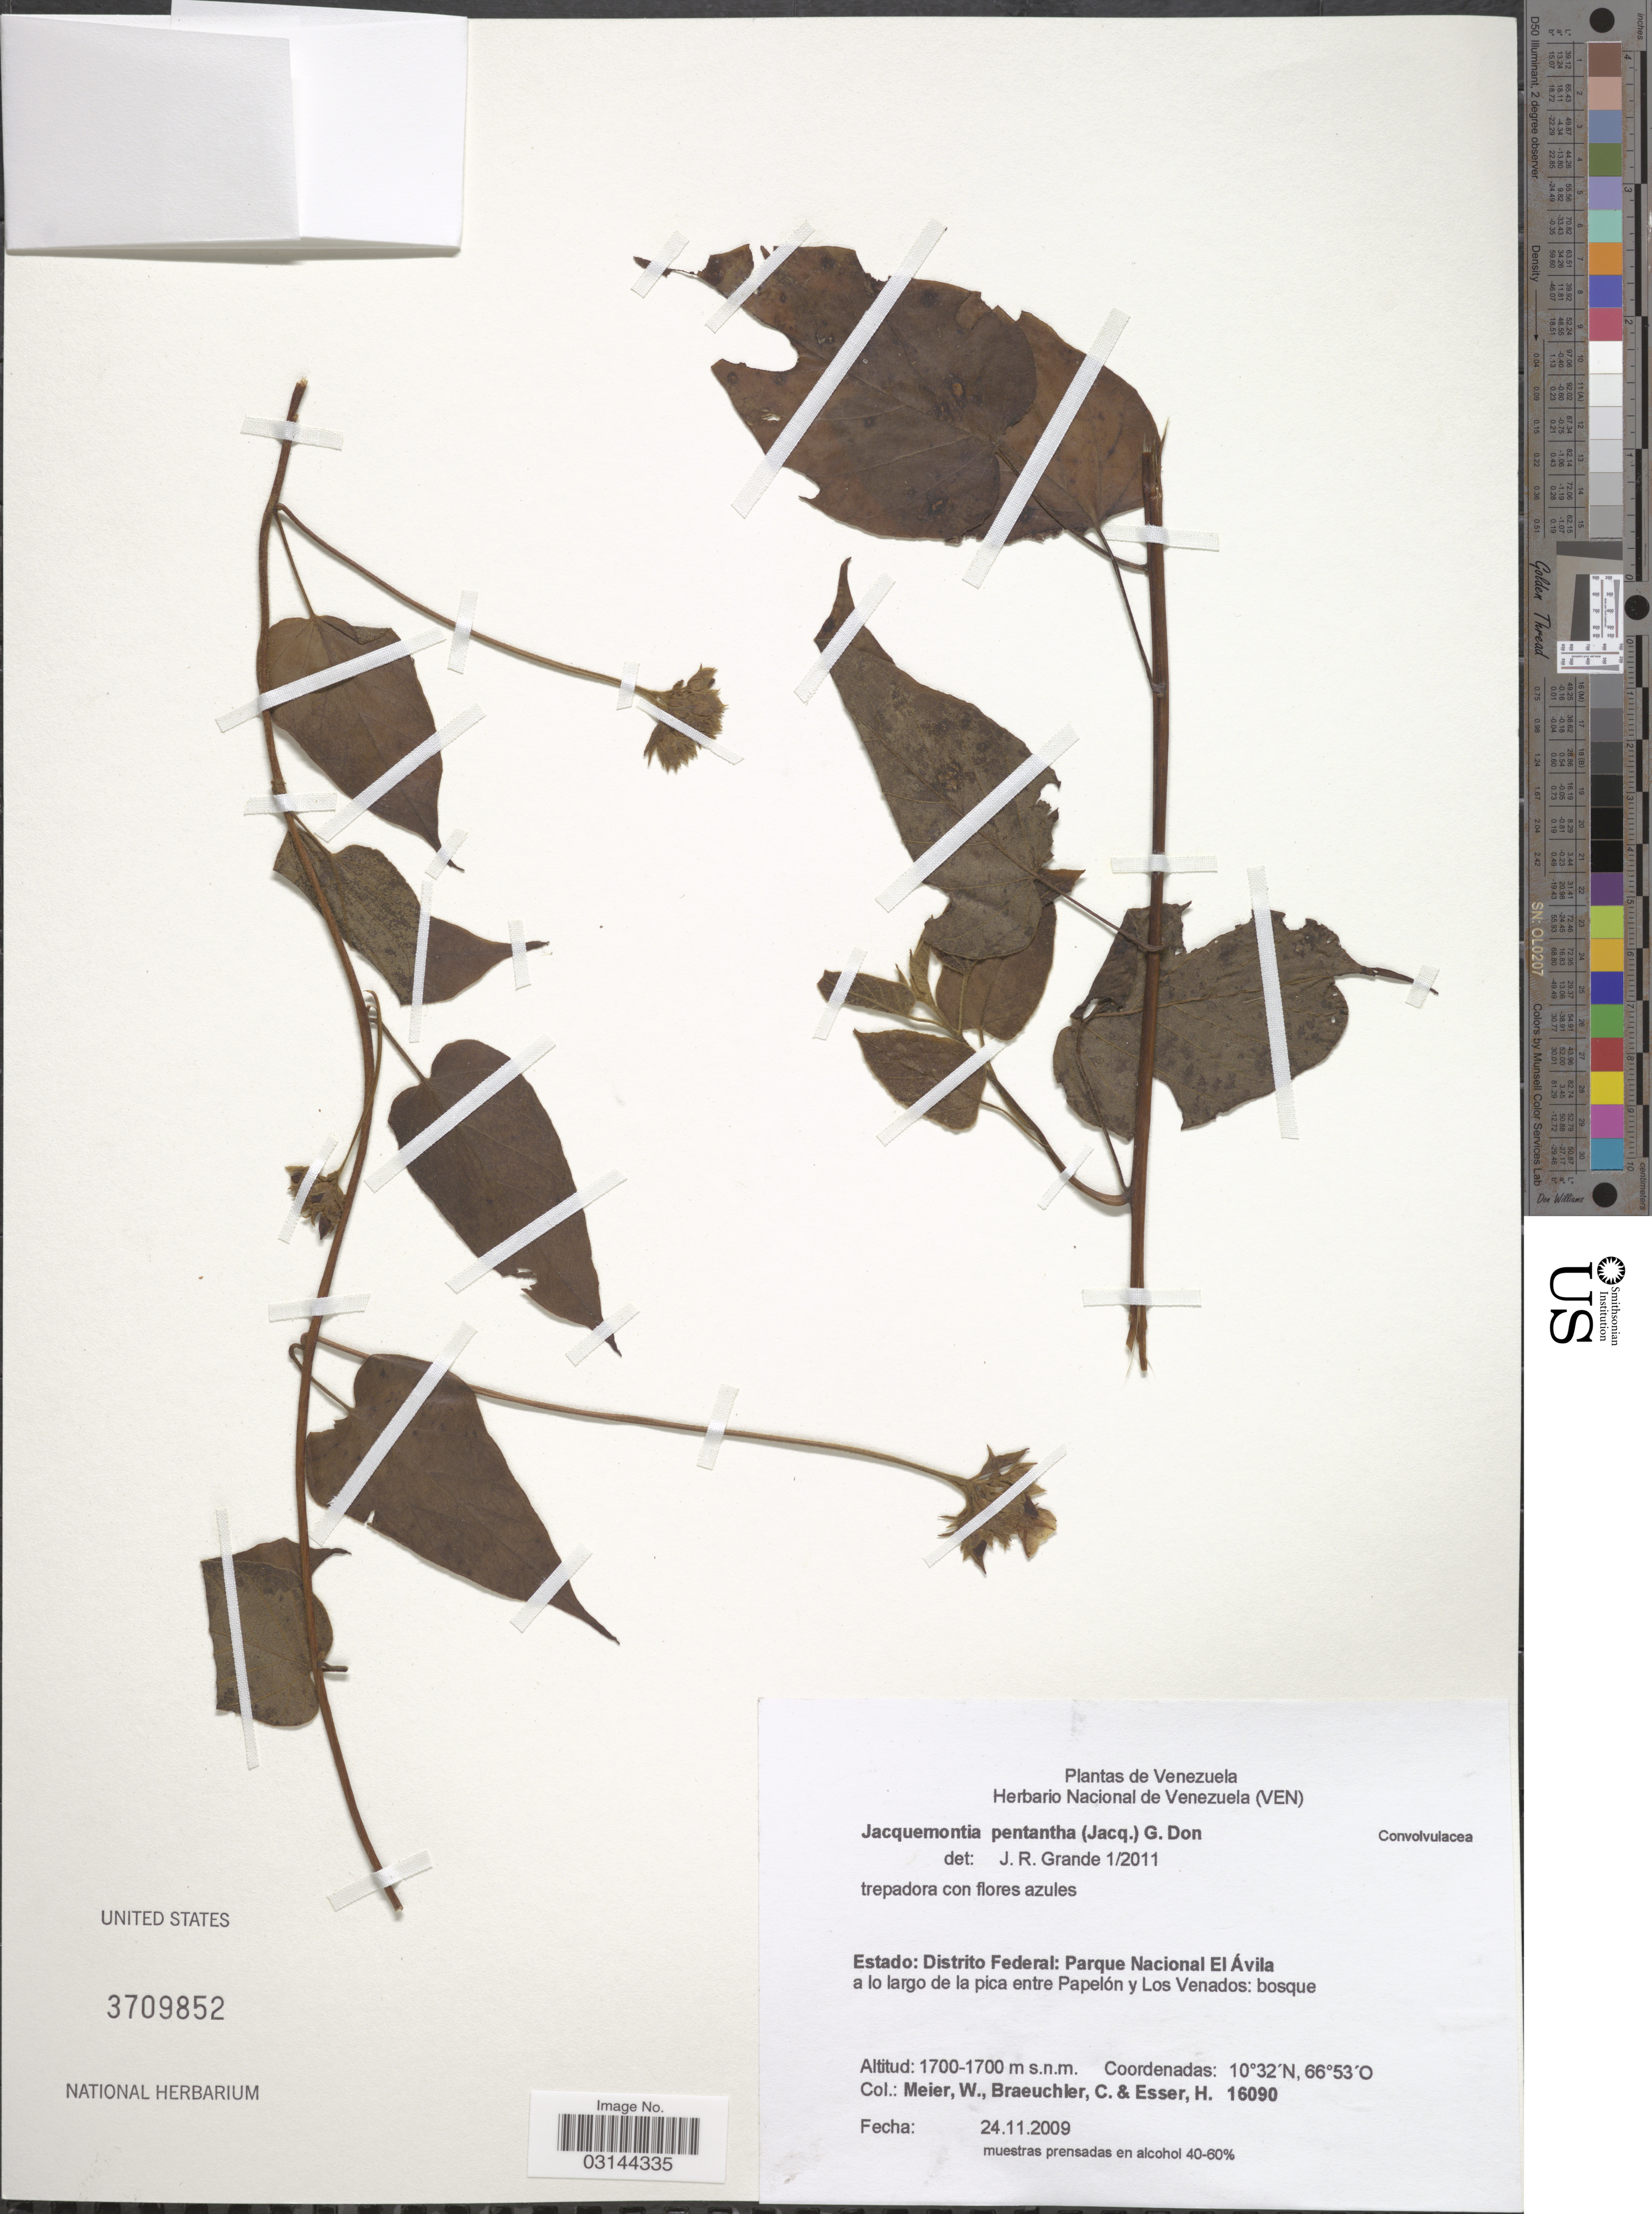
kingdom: Plantae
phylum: Tracheophyta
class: Magnoliopsida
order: Solanales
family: Convolvulaceae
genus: Jacquemontia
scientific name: Jacquemontia pentanthos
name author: (Jacq.) G. Don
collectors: W. Meier, C. Braeuchler & H. Esser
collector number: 16090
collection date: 2009-11-24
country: Venezuela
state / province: Miranda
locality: Estado: Distrito Federal: Parque Nacional El Ávila, a lo largo de la pica entre Papelón y Los Venados: bosque.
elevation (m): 1700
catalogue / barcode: US 3709852